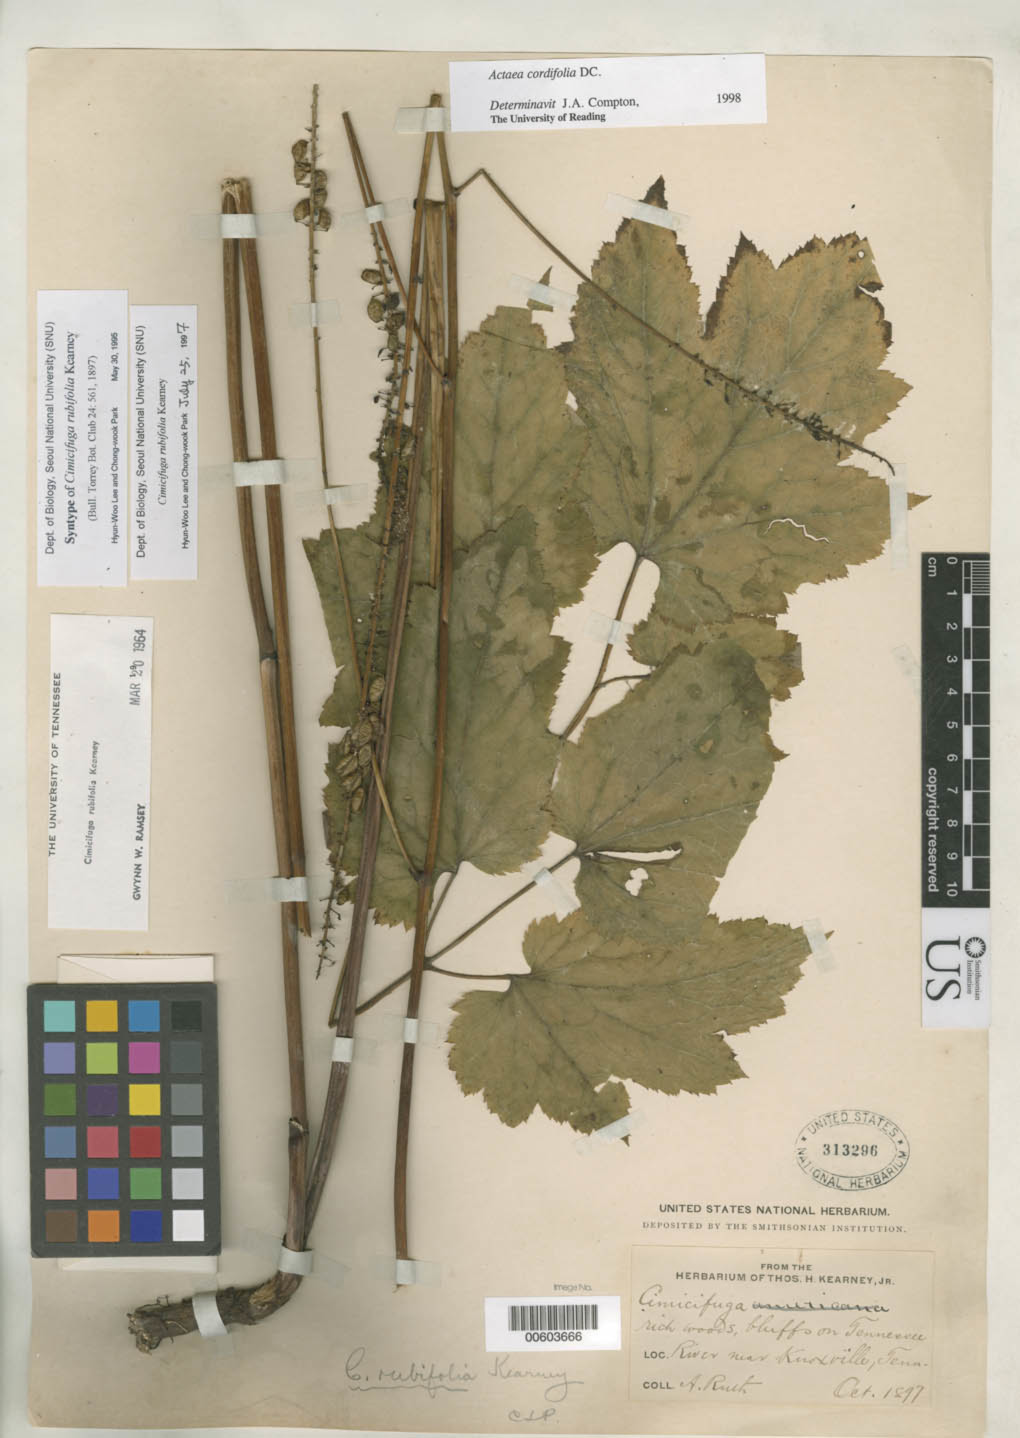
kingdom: Plantae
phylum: Tracheophyta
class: Magnoliopsida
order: Ranunculales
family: Ranunculaceae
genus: Cimicifuga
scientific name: Cimicifuga rubifolia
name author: Kearney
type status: Isolectotype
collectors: A. Ruth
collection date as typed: Oct 1897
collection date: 1897-10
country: United States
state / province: Tennessee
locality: Knoxville.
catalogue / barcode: US 313296